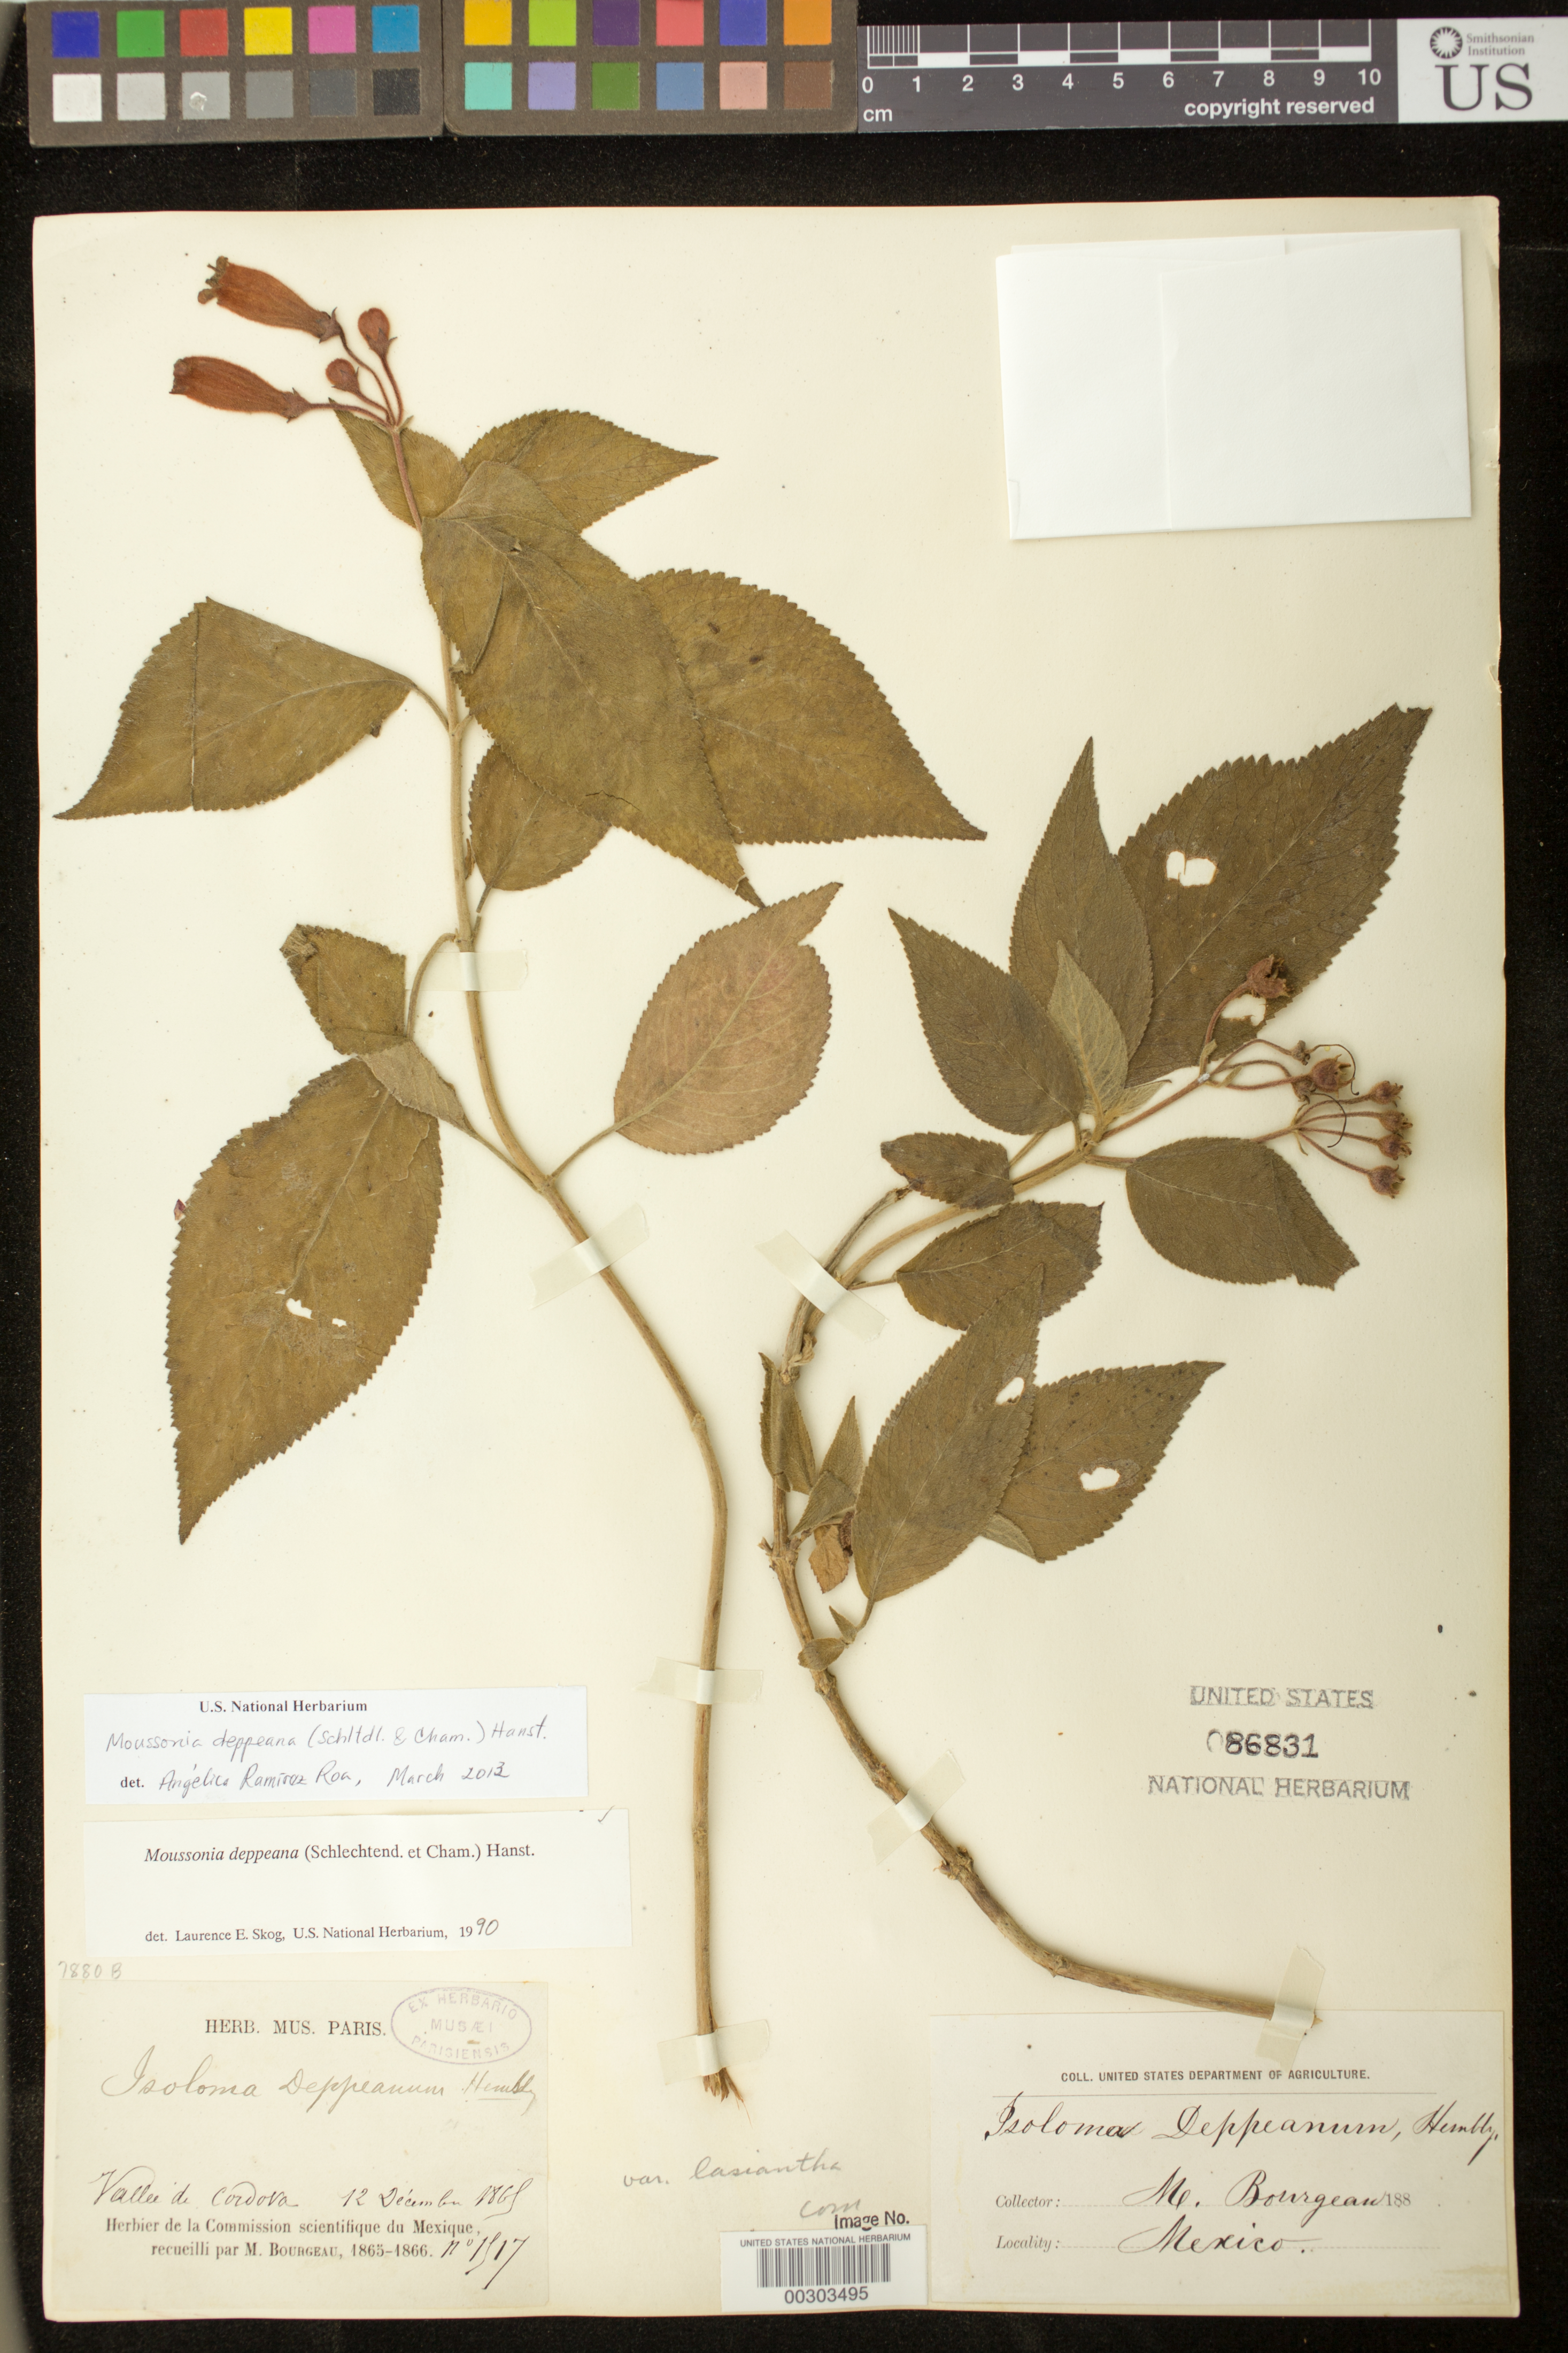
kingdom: Plantae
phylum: Tracheophyta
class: Magnoliopsida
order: Lamiales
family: Gesneriaceae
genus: Moussonia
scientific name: Moussonia deppeana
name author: (Schltdl. & Cham.) Klotzsch ex Hanst.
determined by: Ramírez-Roa, A.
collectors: E. Bourgeau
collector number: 1507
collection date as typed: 12 Dec 1865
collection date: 1865-12-12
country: Mexico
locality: Vallee de Cordova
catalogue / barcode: US 86831